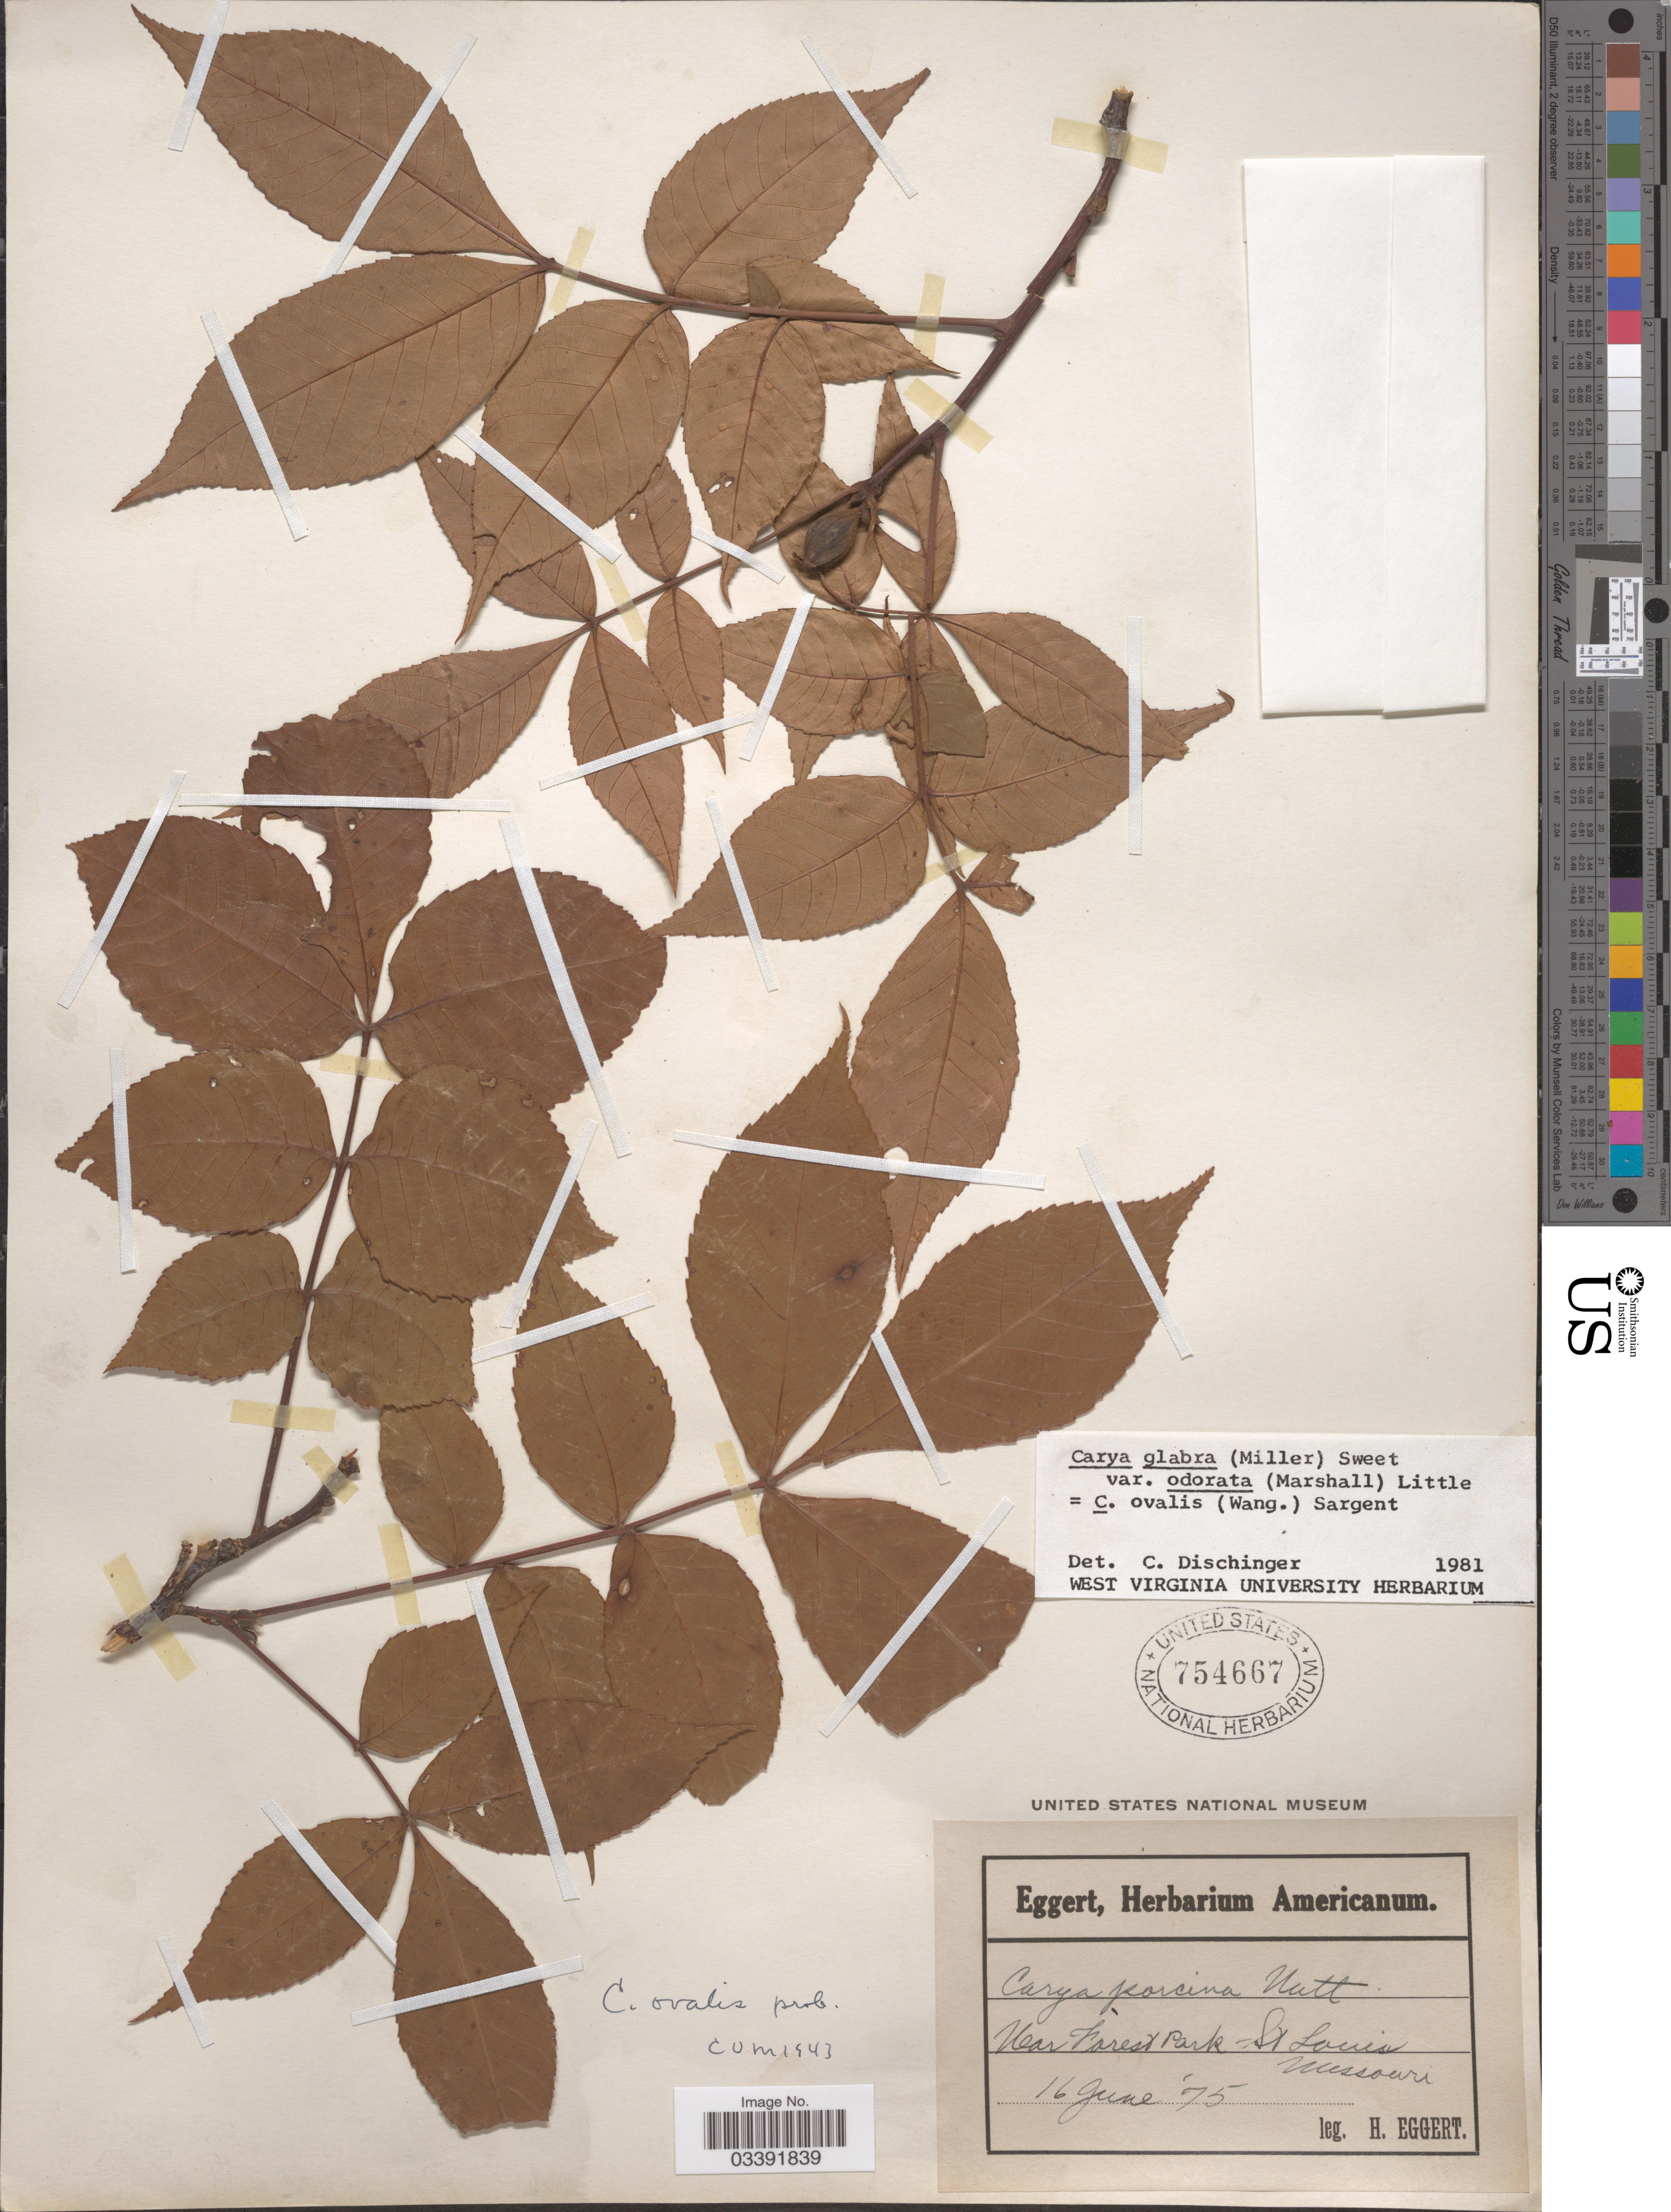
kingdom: Plantae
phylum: Tracheophyta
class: Magnoliopsida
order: Fagales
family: Juglandaceae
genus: Carya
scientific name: Carya glabra var. odorata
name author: (Marshall) Little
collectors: H. Eggert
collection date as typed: Transcribed d/m/y: 16/6/75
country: United States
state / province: Missouri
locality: Near Forest Park - St Louis.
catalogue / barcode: US 754667